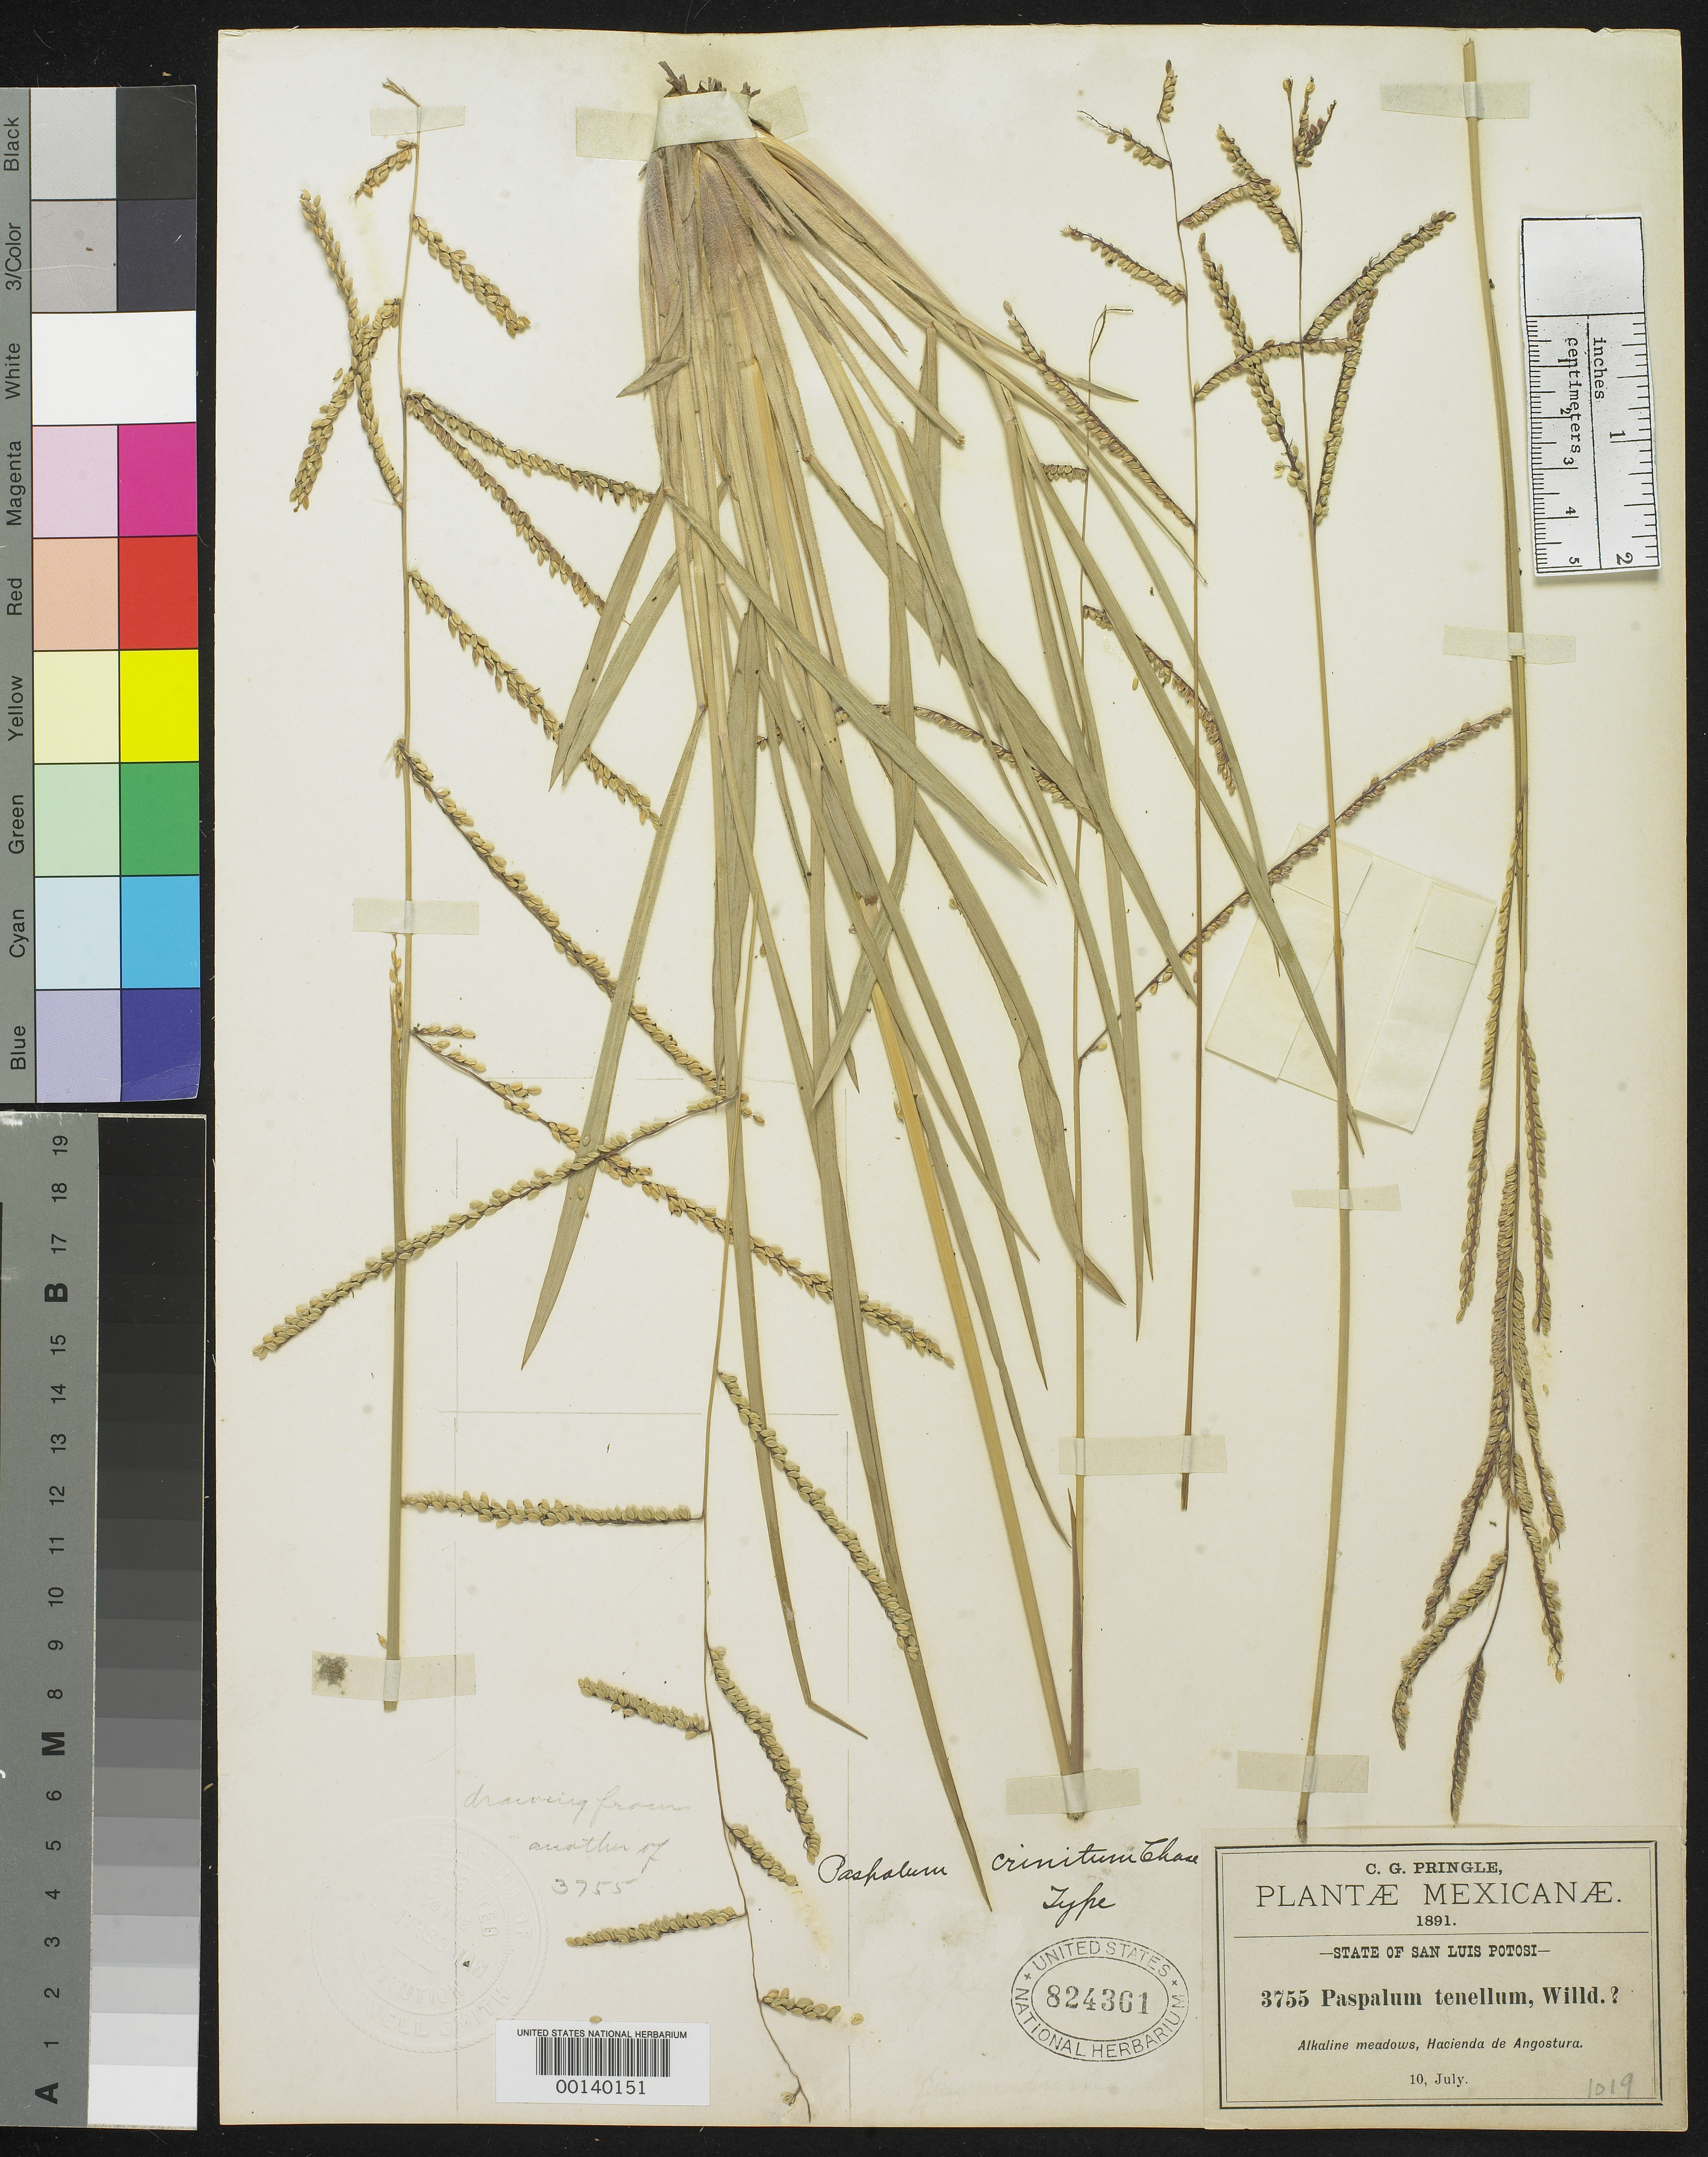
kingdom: Plantae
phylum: Tracheophyta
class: Liliopsida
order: Poales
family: Poaceae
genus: Paspalum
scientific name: Paspalum crinitum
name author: Chase in Hitchc.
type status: Holotype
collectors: C. G. Pringle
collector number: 3755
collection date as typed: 10 Jul 1891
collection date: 1891-07-10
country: Mexico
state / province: San Luis Potosi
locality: Hacienda de Angostura.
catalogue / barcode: US 824361